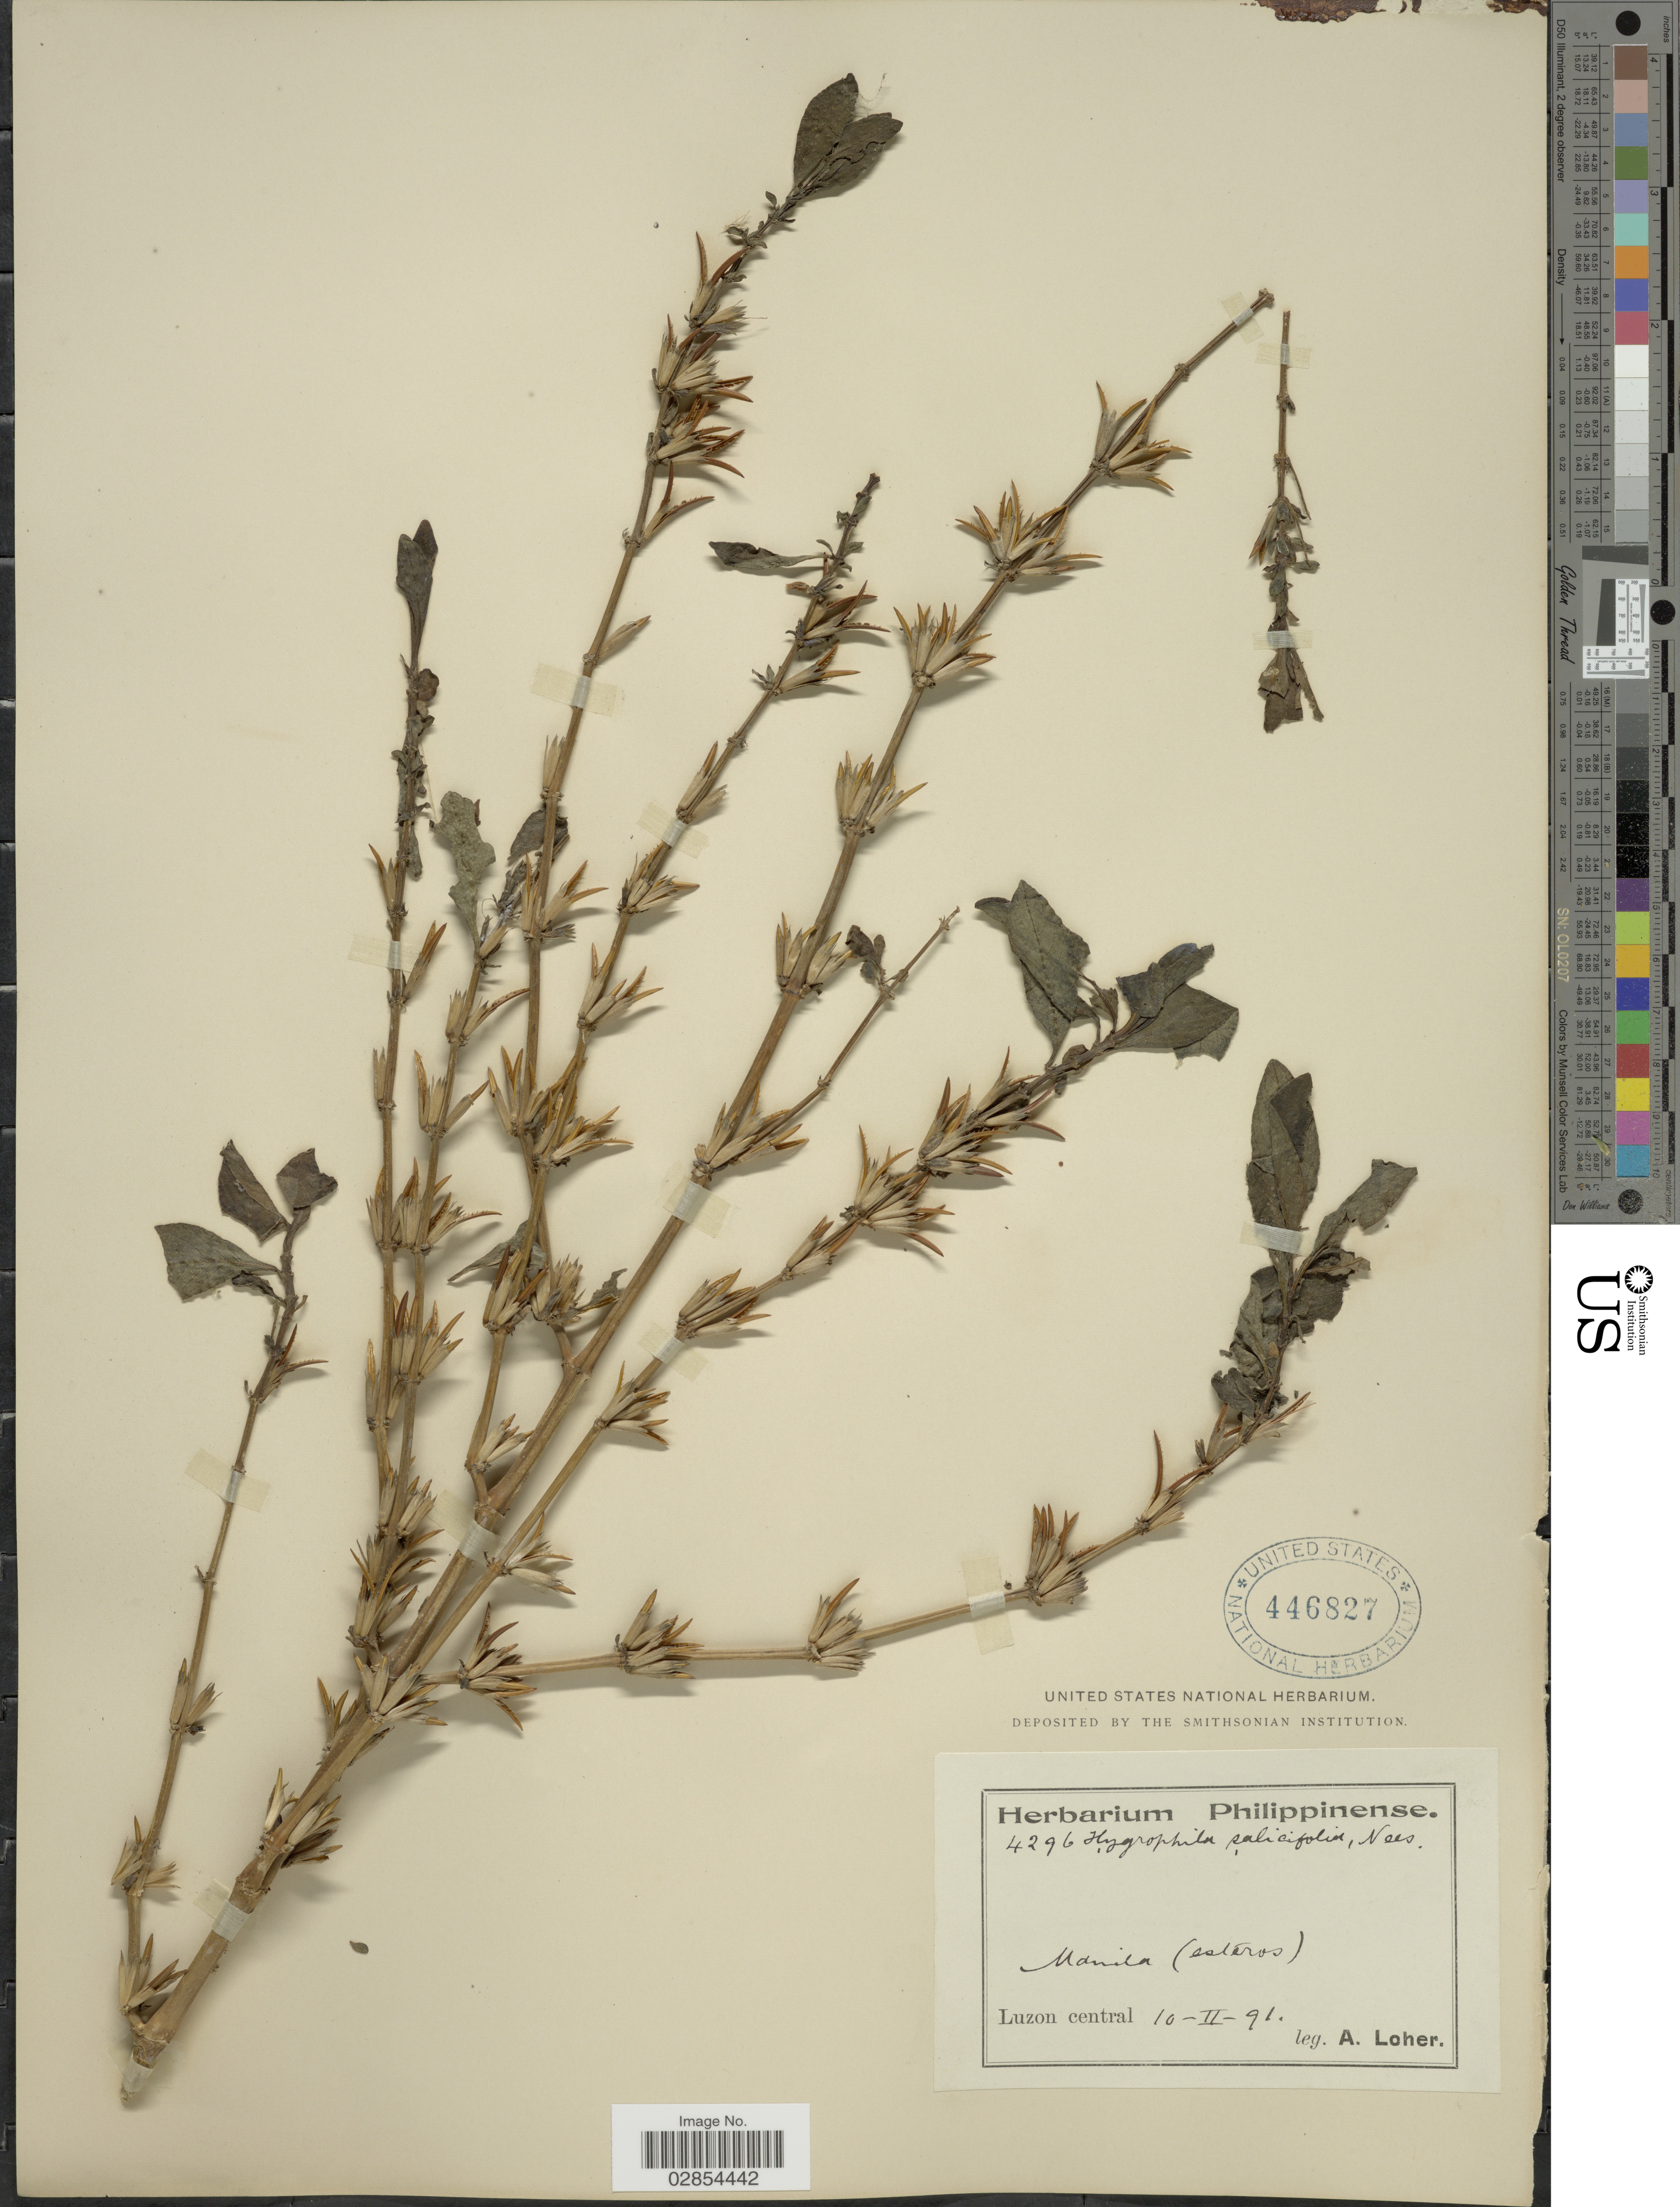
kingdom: Plantae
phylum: Tracheophyta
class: Magnoliopsida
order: Lamiales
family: Acanthaceae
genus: Hygrophila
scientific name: Hygrophila salicifolia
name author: (Vahl) Nees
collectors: A. Loher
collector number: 4296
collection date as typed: Transcribed d/m/y: 10/2/91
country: Philippines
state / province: Central Luzon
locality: Manila (esteros). Luzon central.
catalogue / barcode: US 446827